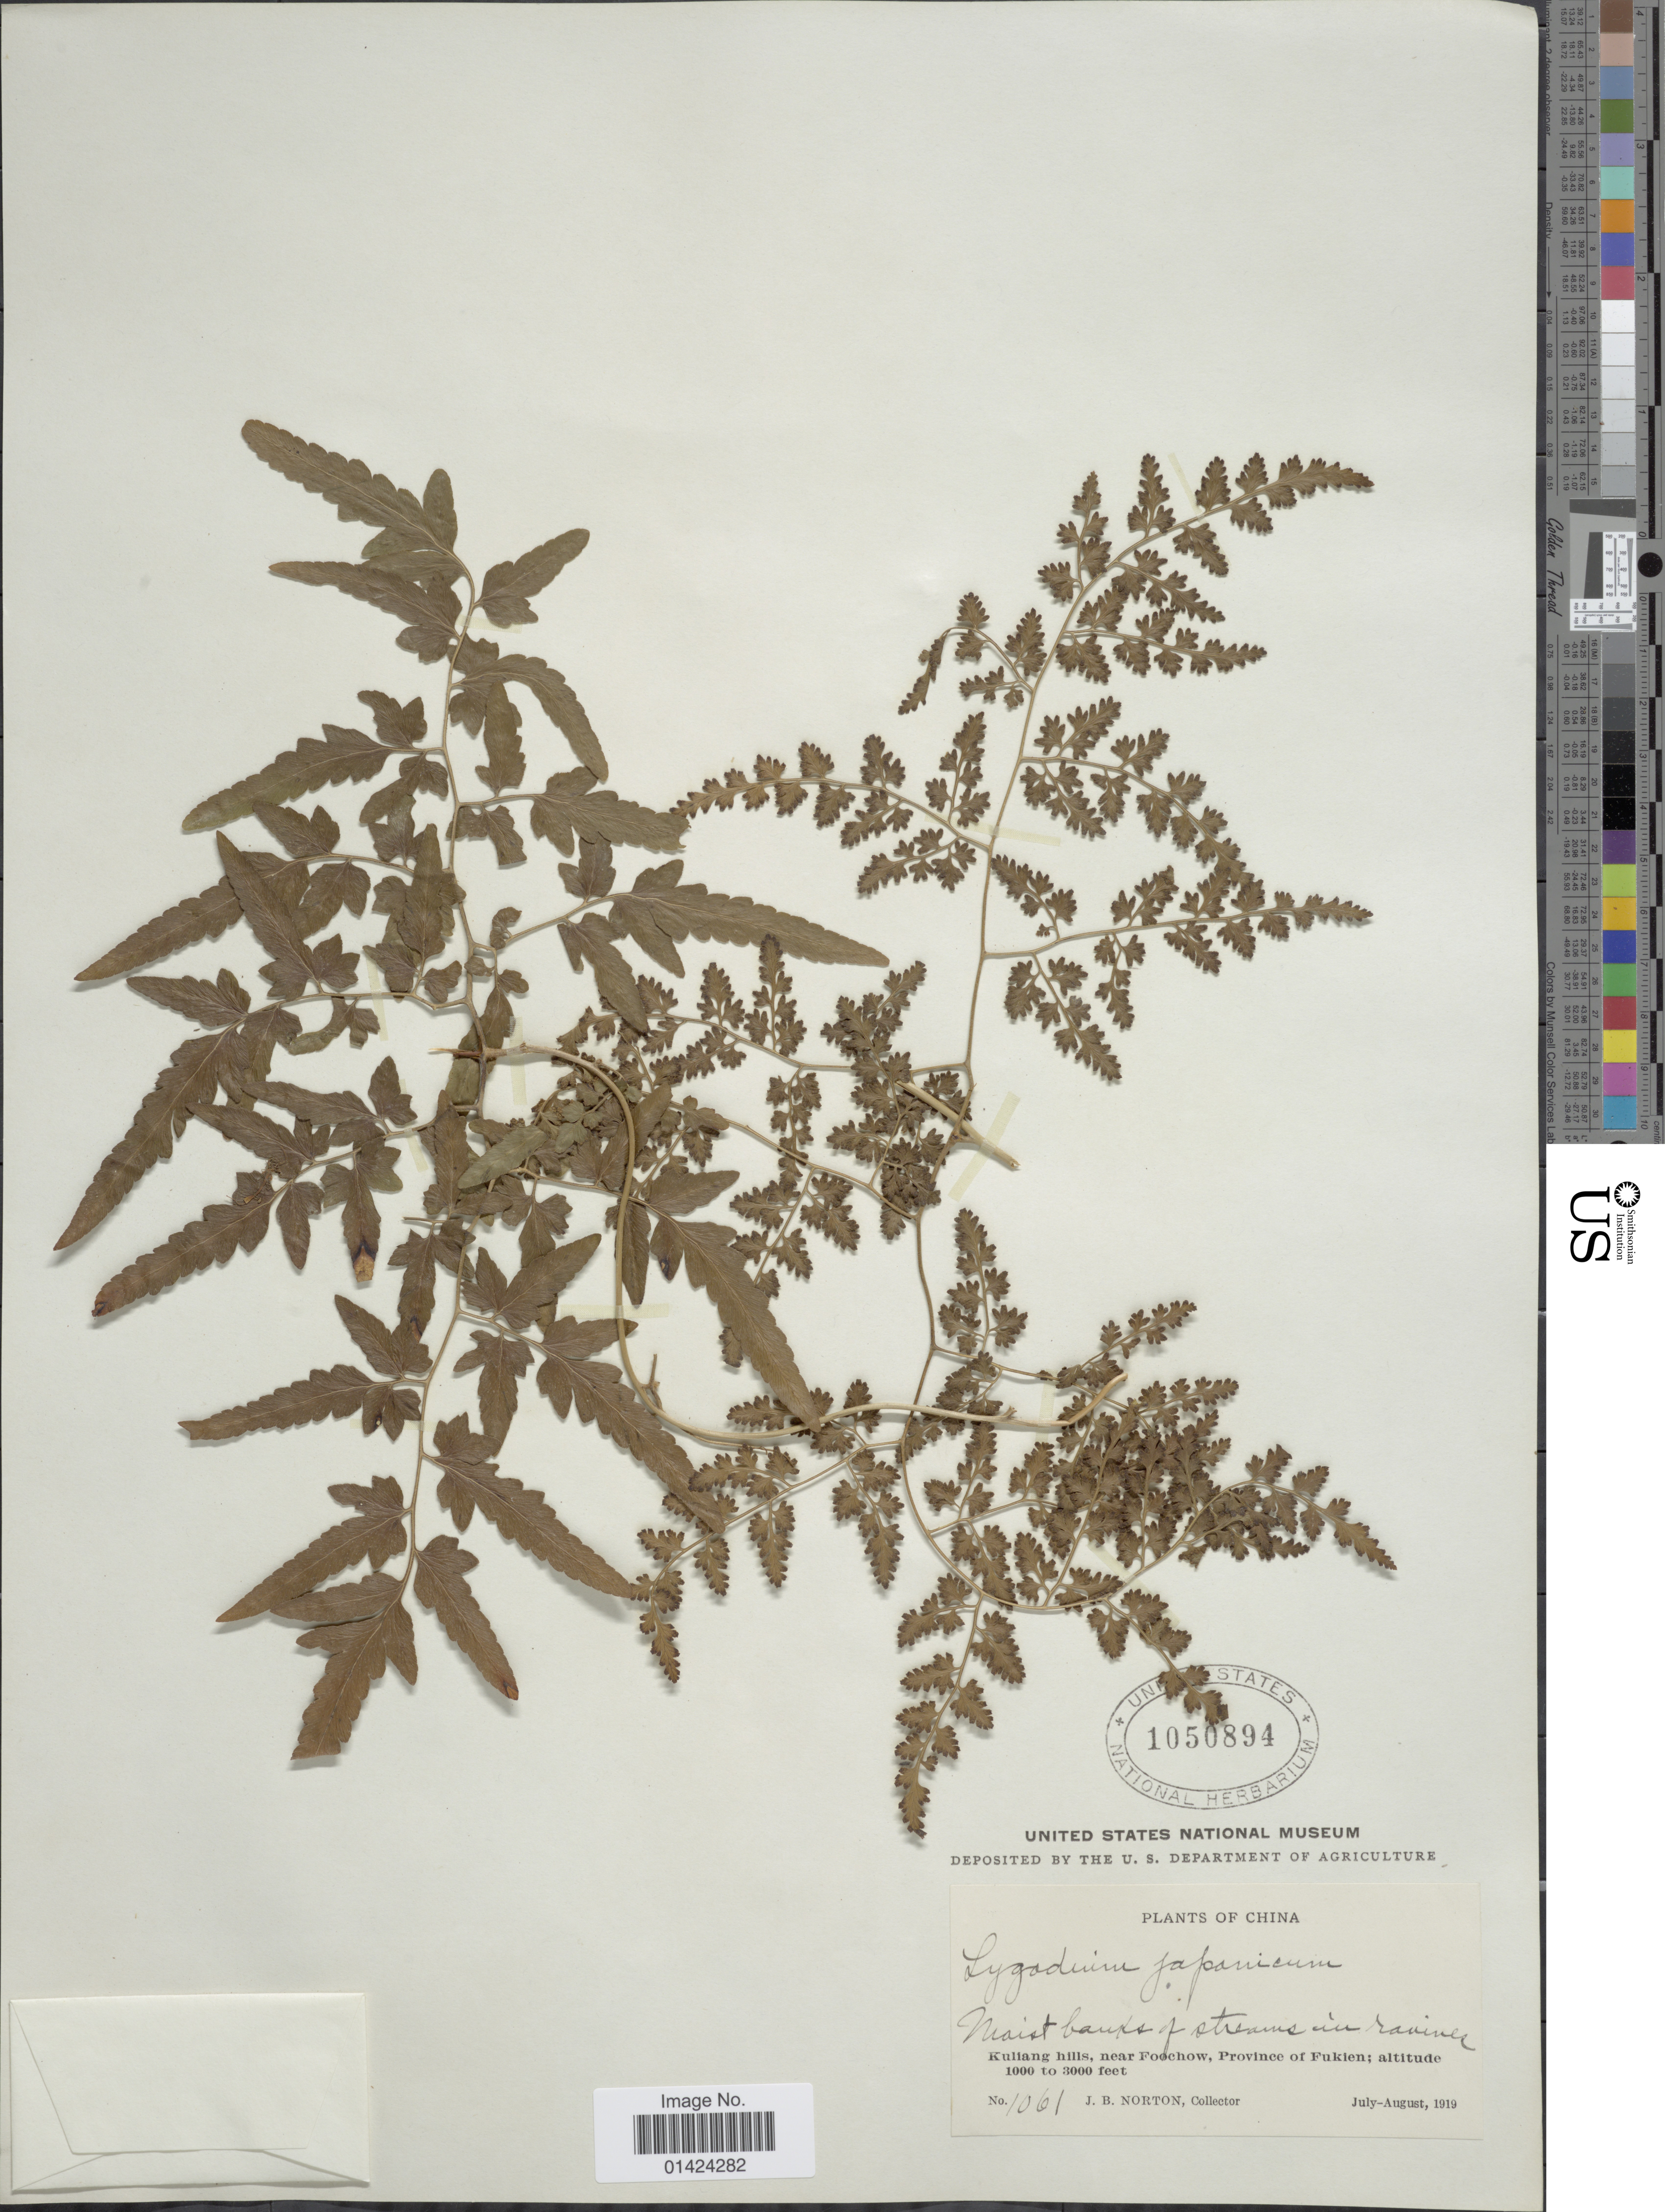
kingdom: Plantae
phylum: Tracheophyta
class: Polypodiopsida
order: Schizaeales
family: Lygodiaceae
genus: Lygodium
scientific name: Lygodium japonicum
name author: (Thunb.) Sw.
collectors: J. B. Norton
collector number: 1061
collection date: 1919-07/1919-08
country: China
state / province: Fujian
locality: Kuliang Hills, near Foochow.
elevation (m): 305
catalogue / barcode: US 1050894